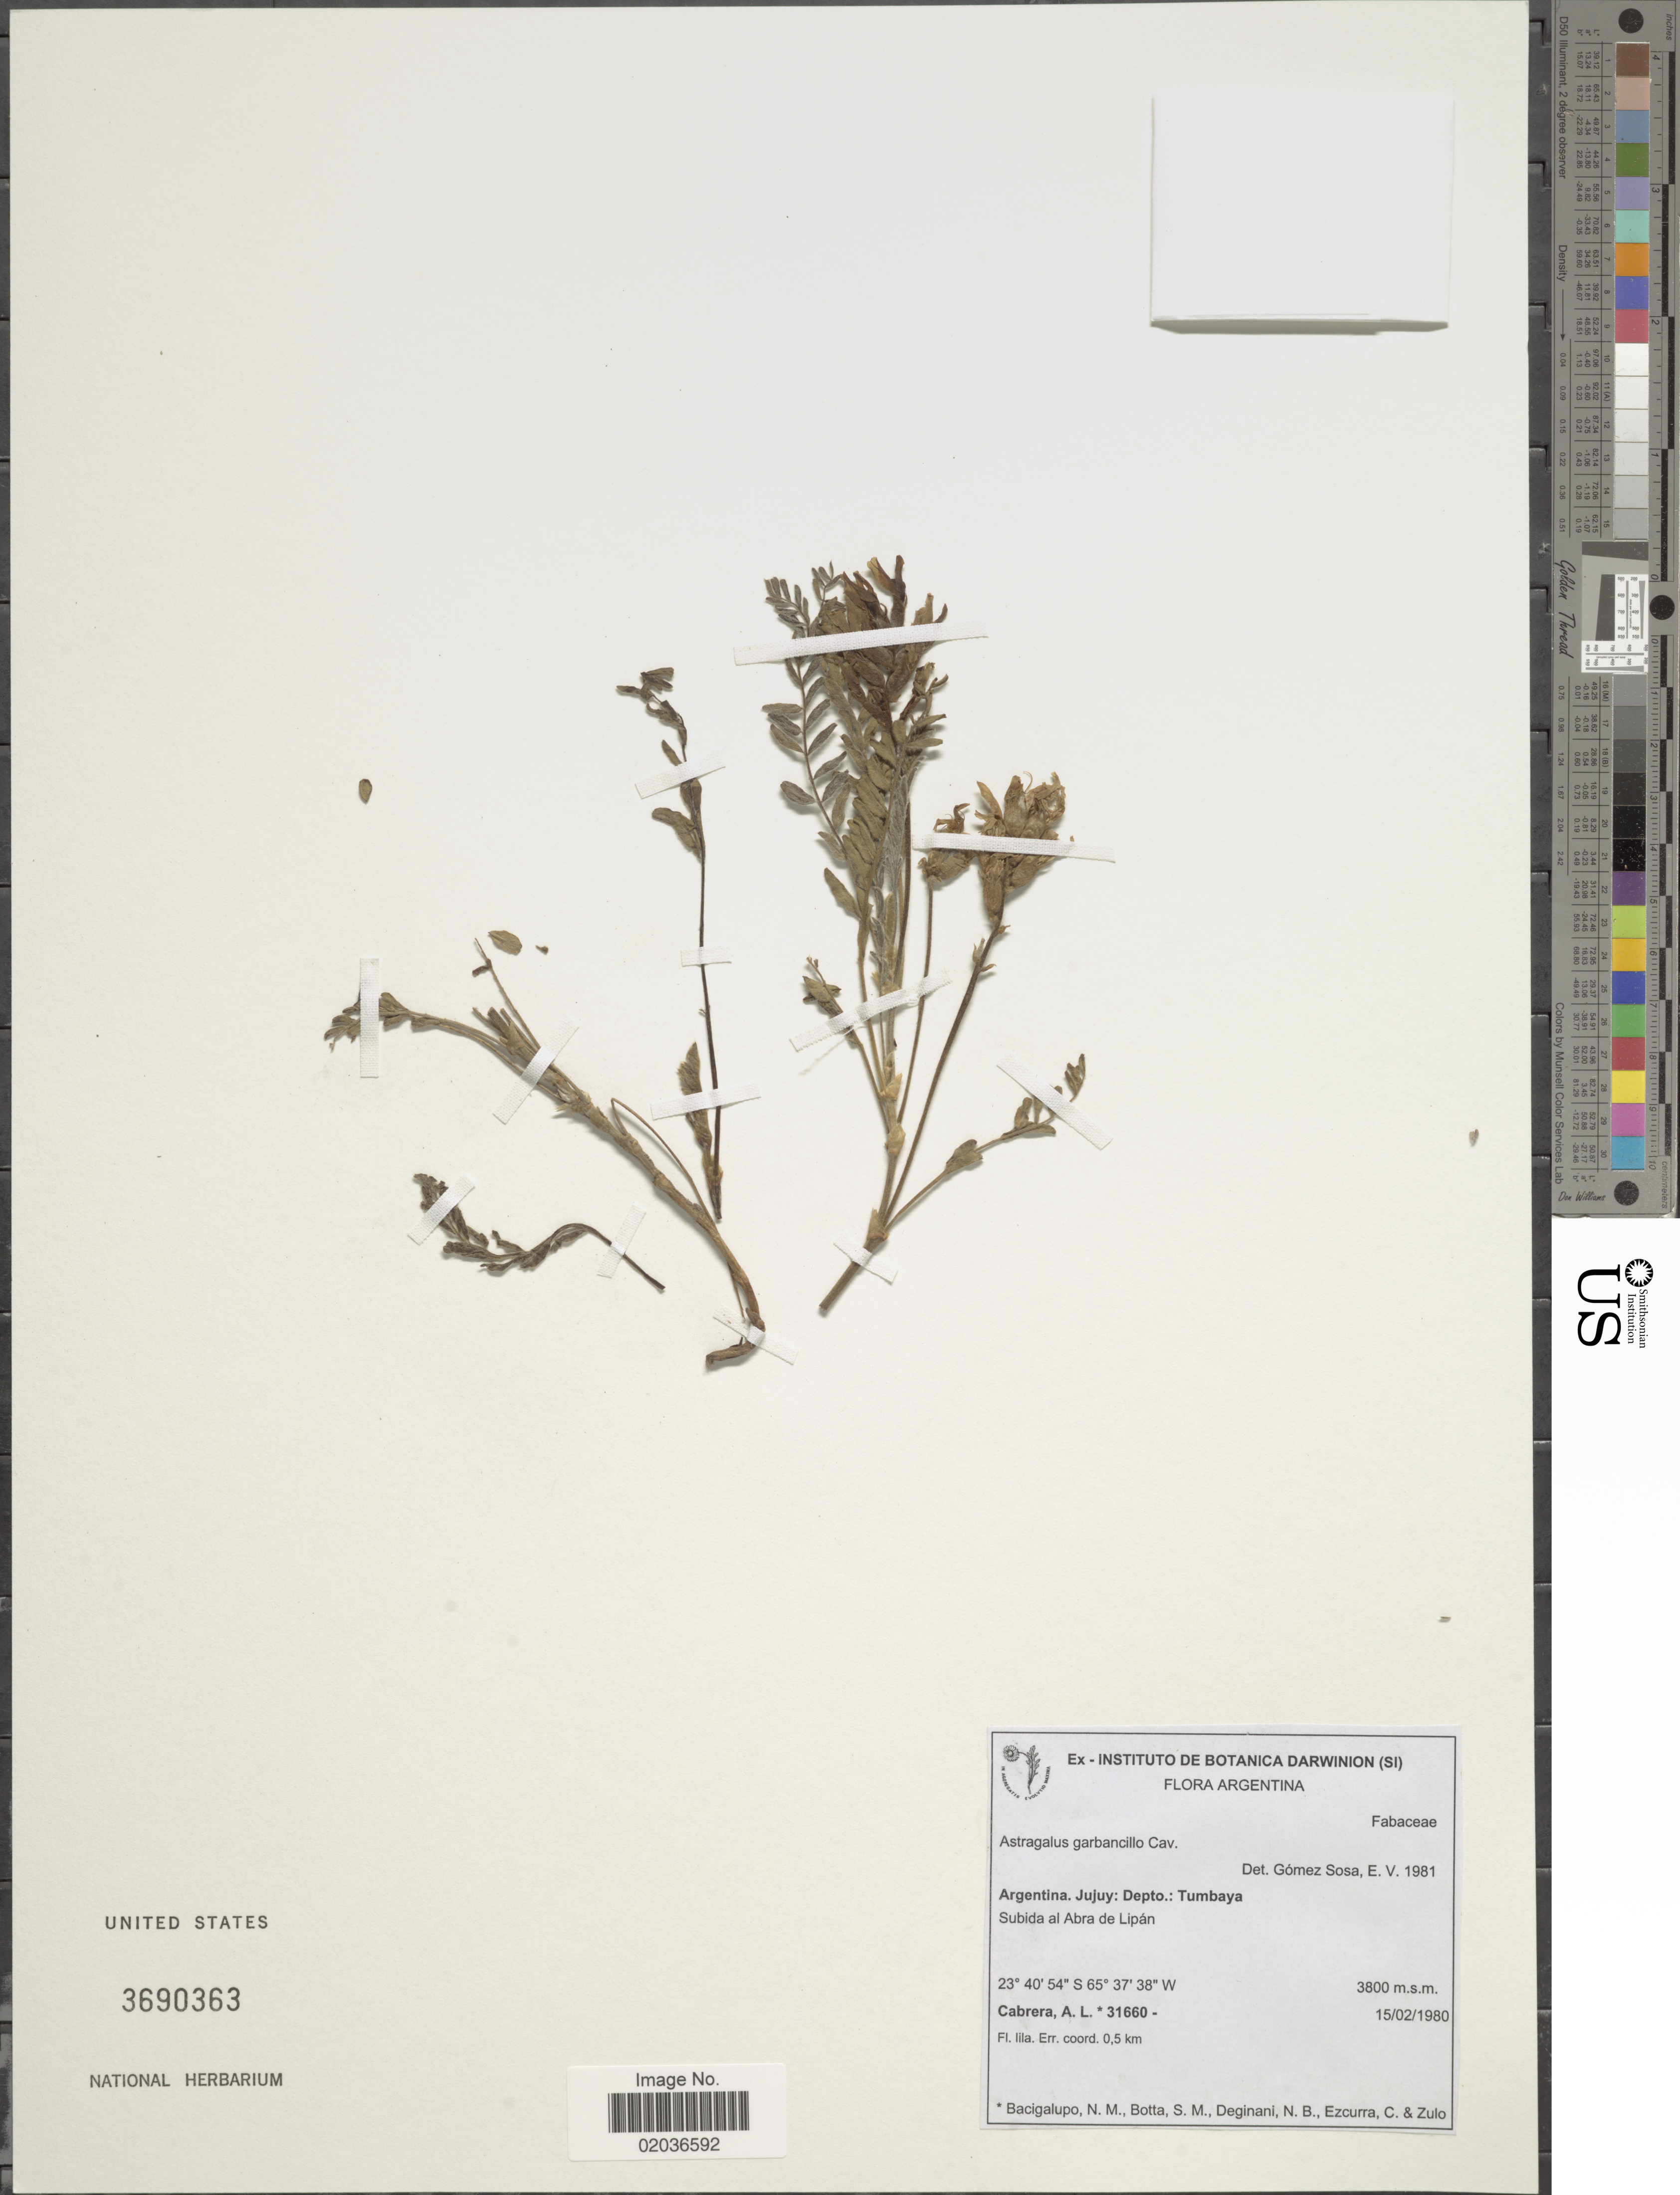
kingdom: Plantae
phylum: Tracheophyta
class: Magnoliopsida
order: Fabales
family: Fabaceae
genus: Astragalus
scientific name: Astragalus garbancillo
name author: Cav.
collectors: A. L. Cabrera, N. M. Bacigalupo, S. Botta, N. Deginani & et al.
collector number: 31660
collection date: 1980-02-15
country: Argentina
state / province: Jujuy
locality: Depto.: Tumbaya. Subida al Abra de Lipán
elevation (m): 3800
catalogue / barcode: US 3690363